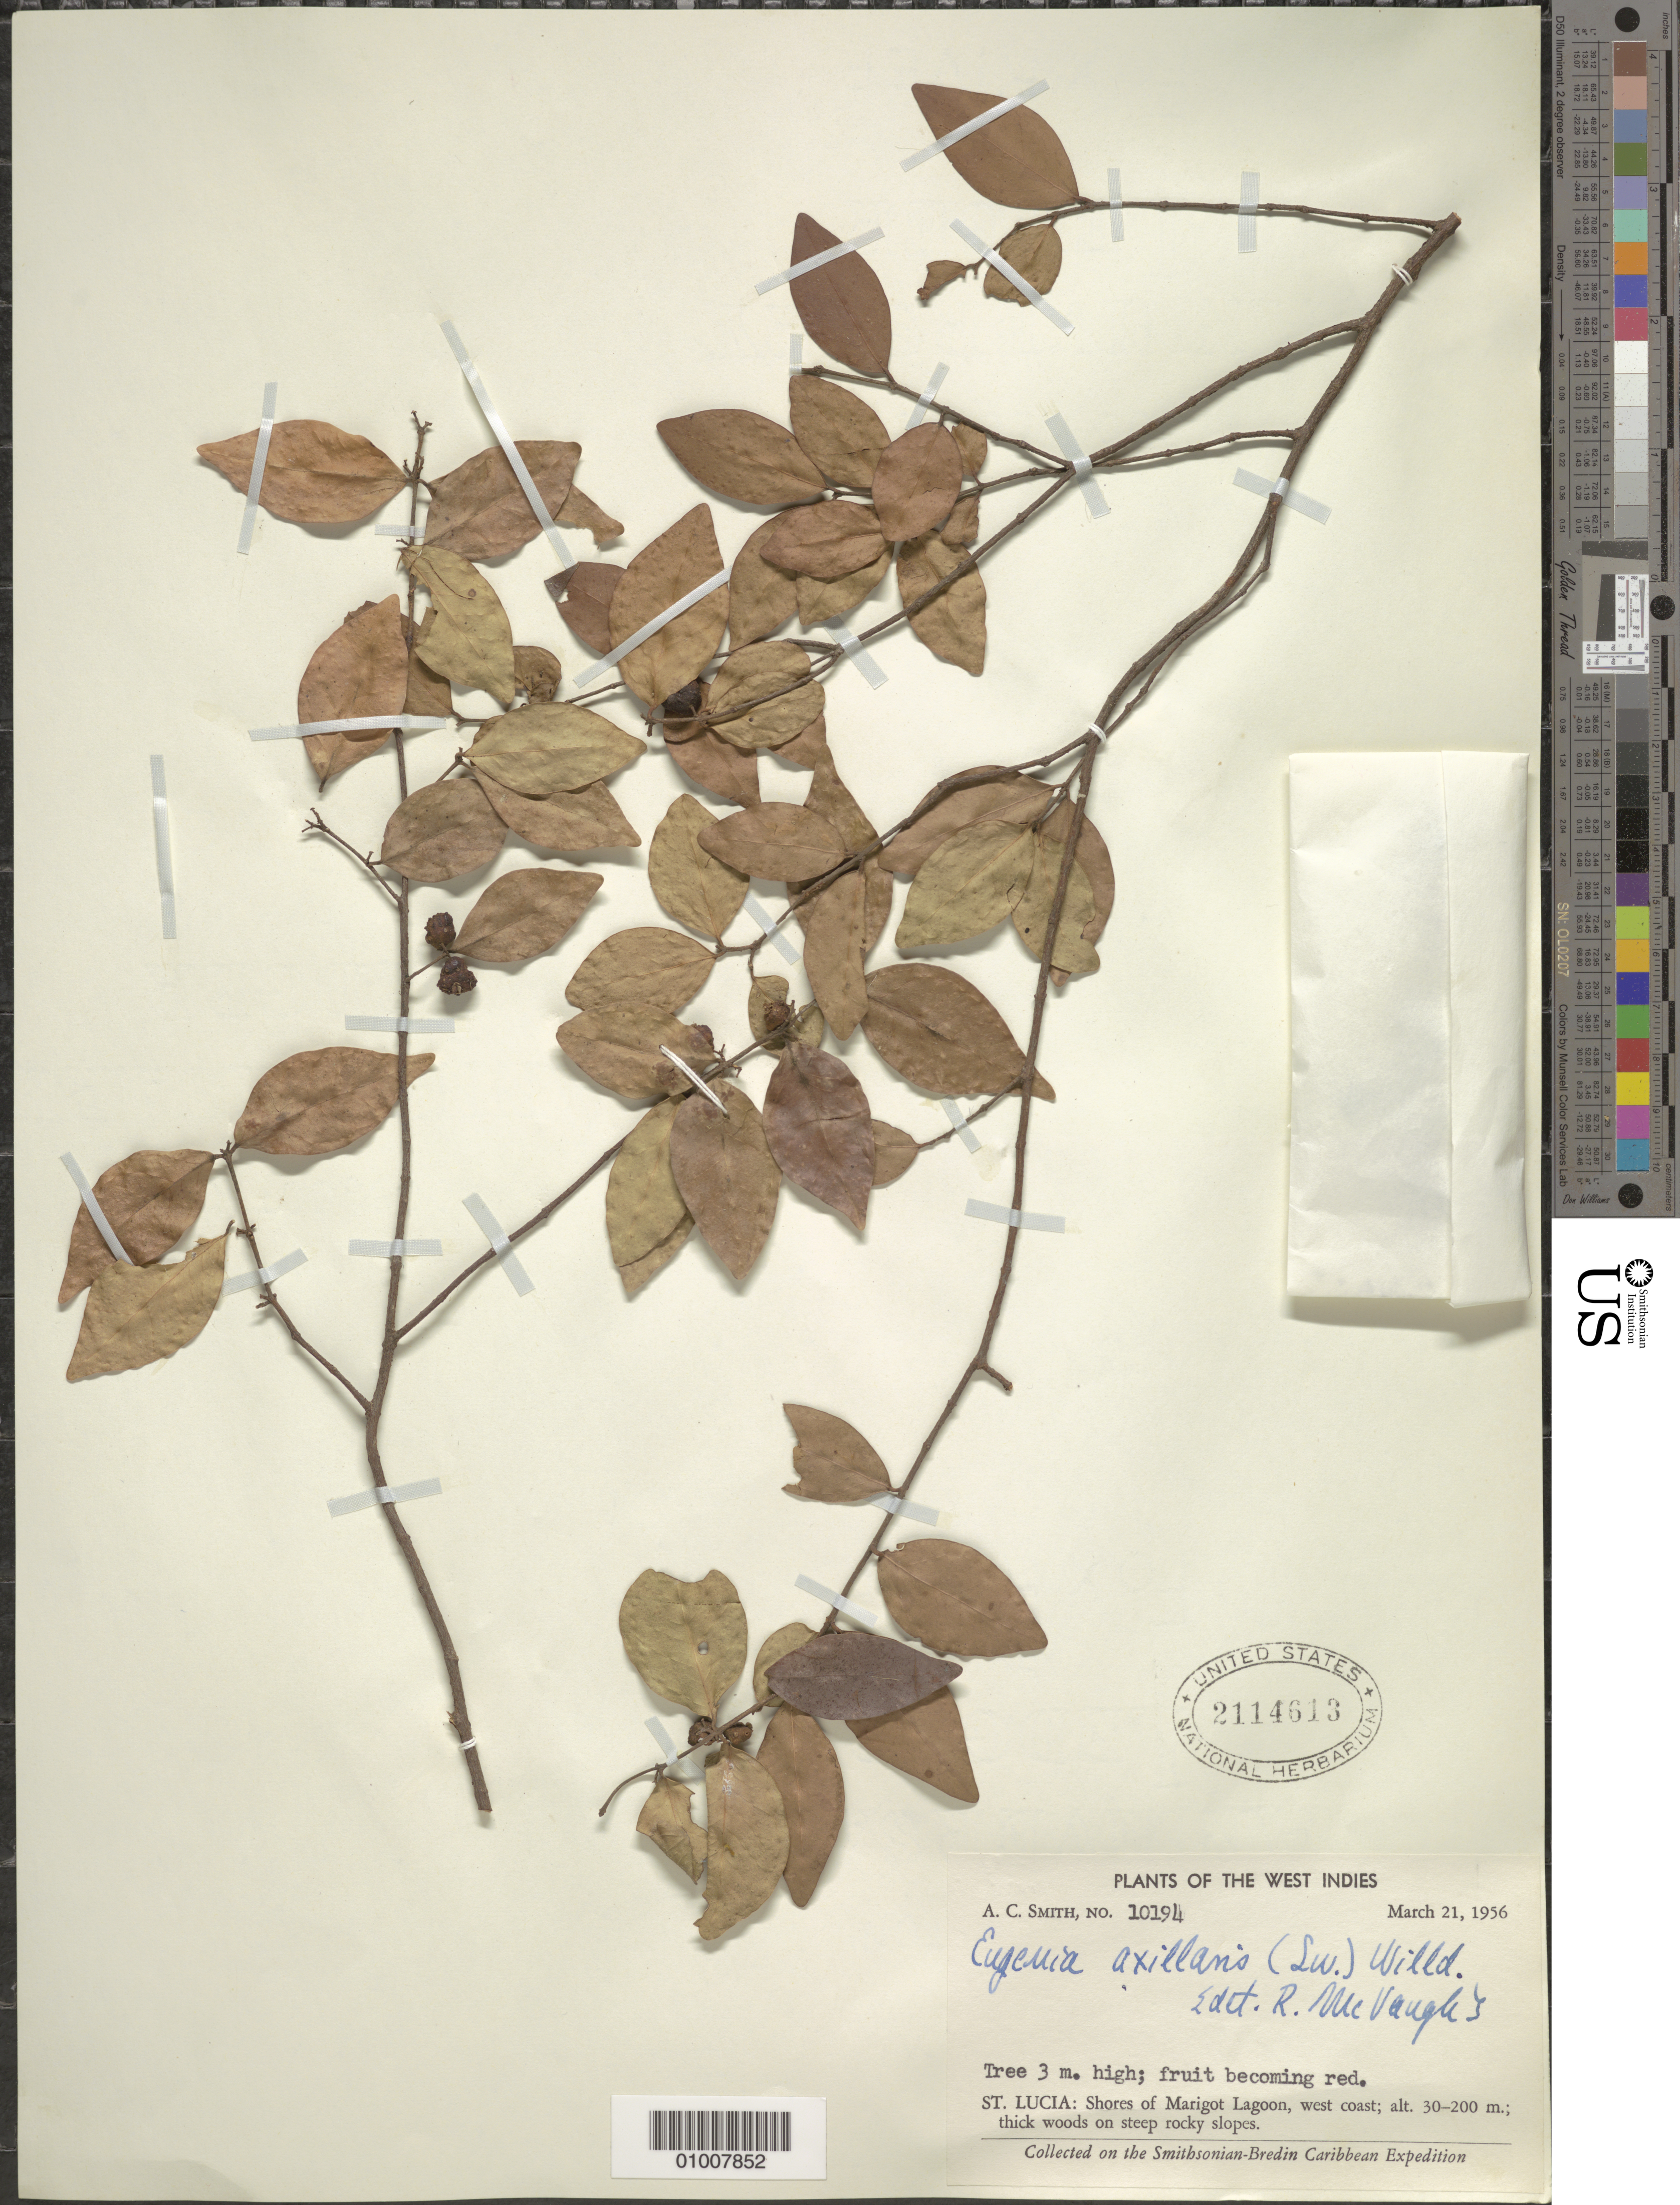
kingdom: Plantae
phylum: Tracheophyta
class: Magnoliopsida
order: Myrtales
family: Myrtaceae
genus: Eugenia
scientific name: Eugenia axillaris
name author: (Sw.) Willd.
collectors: A. C. Smith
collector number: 10194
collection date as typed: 21 Mar 1956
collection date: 1956-03-21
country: St. Lucia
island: St. Lucia I.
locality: Shore of Marigot Lagoon, west coast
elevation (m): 30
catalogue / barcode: US 2114613